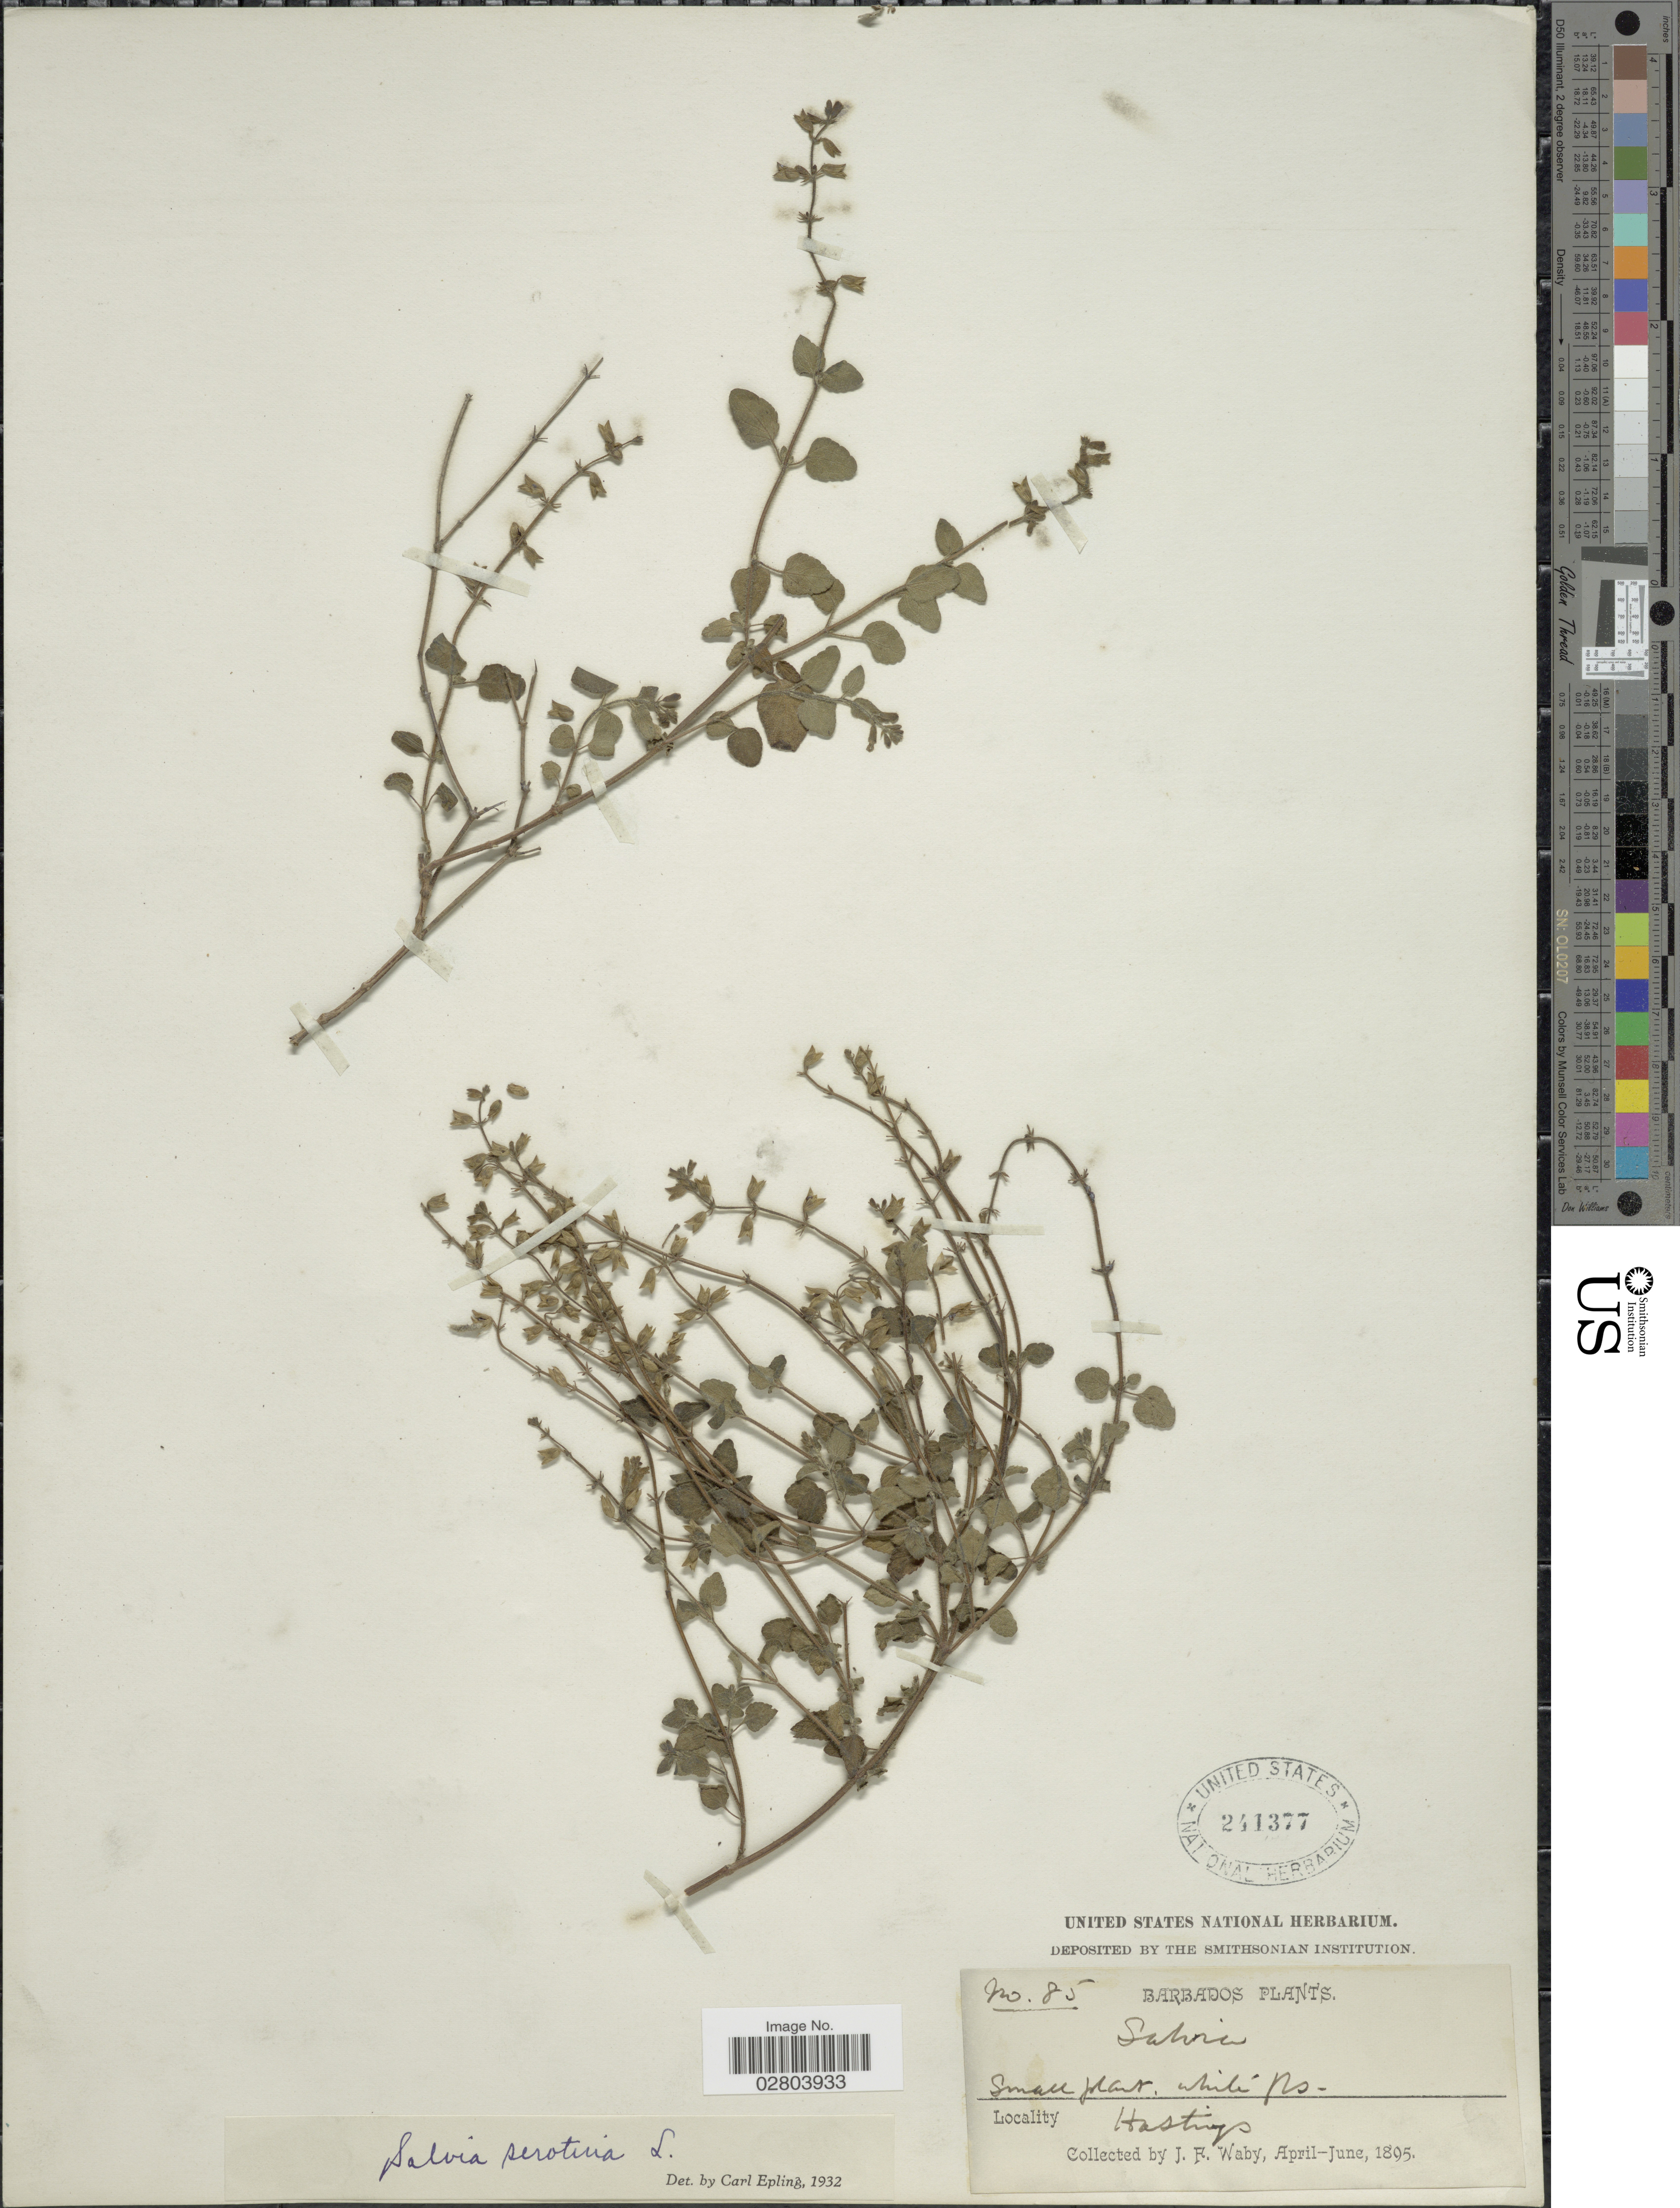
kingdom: Plantae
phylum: Tracheophyta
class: Magnoliopsida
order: Lamiales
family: Lamiaceae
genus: Salvia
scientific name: Salvia serotina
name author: L.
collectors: J. Waby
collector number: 85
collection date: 1895-04/1895-06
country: Barbados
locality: Hastings.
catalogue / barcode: US 241377